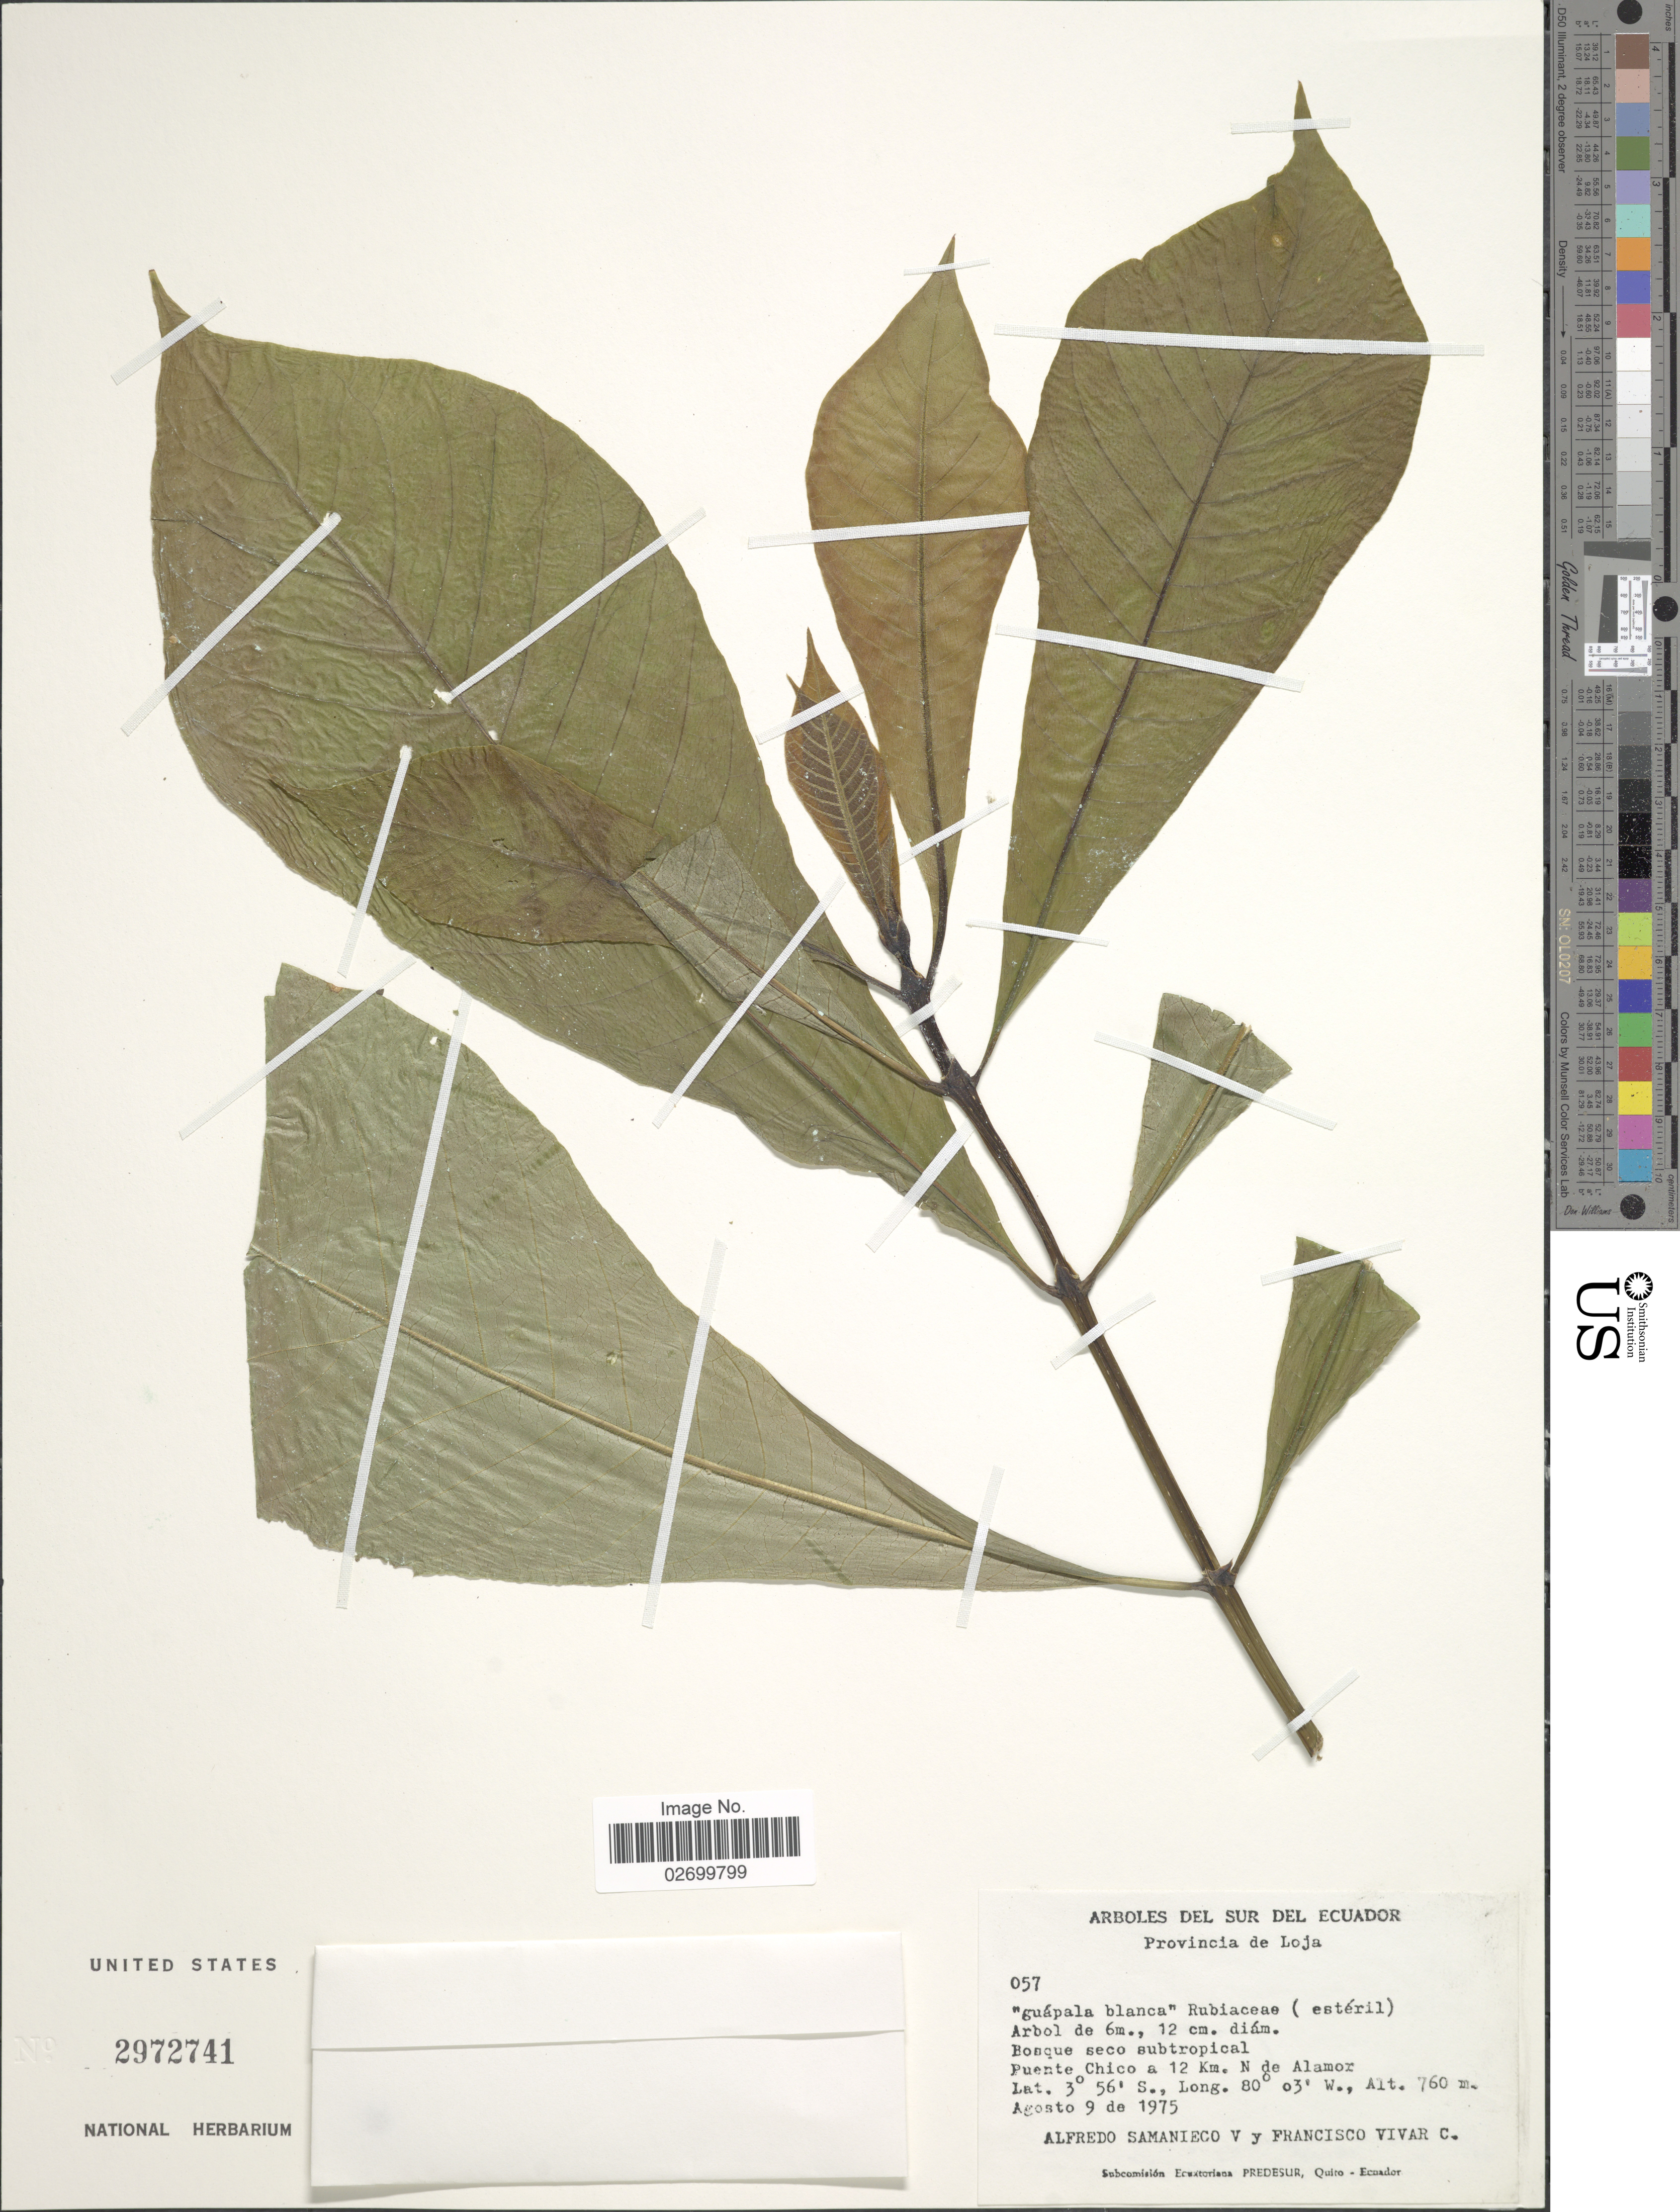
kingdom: Plantae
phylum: Tracheophyta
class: Magnoliopsida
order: Gentianales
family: Rubiaceae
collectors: A. V. Samaniego & F. A. Vivar C.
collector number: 057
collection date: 1975-08-09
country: Ecuador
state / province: Loja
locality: Puente Chico a 12 Km. N de Alamor.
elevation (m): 760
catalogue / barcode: US 2972741